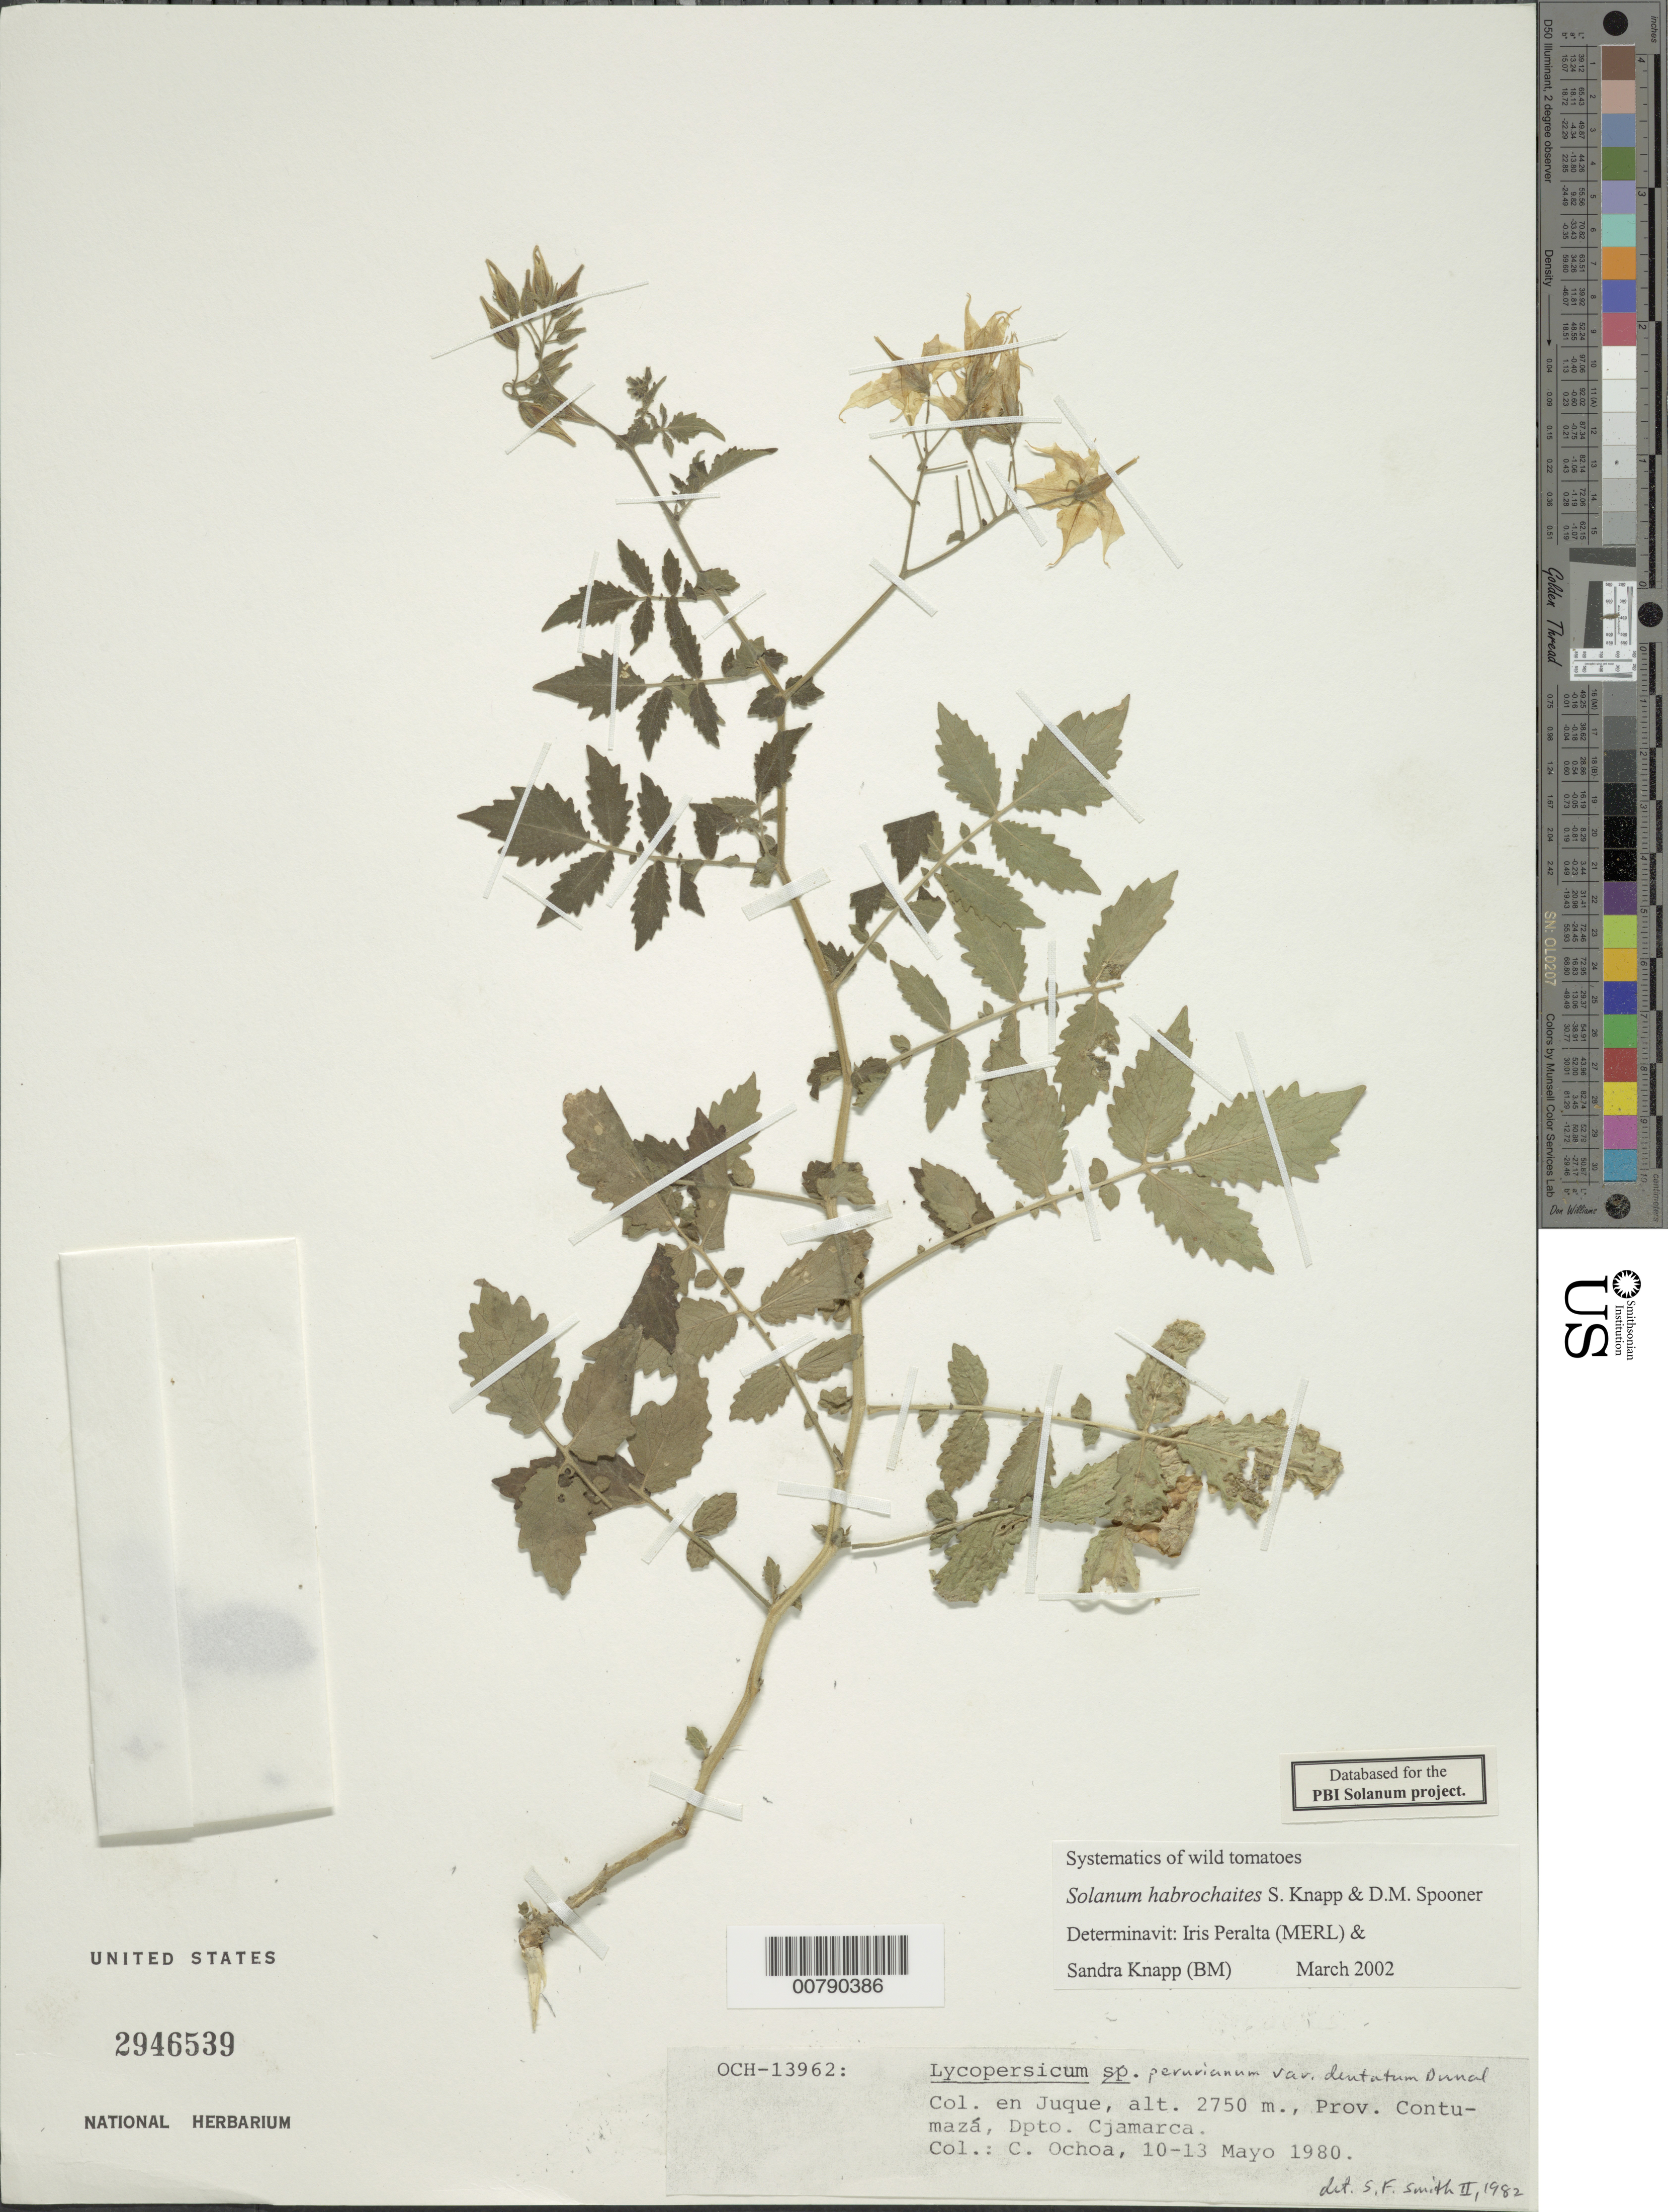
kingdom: Plantae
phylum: Tracheophyta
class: Magnoliopsida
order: Solanales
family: Solanaceae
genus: Solanum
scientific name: Solanum habrochaites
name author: S. Knapp & D.M. Spooner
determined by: Peralta, Iris E.; Knapp, S. D.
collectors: C. M. Ochoa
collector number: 13962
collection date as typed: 10 May 1980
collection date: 1980-05-10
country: Peru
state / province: Cajamarca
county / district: Contumazá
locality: Juque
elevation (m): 2750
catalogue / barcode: US 2946539